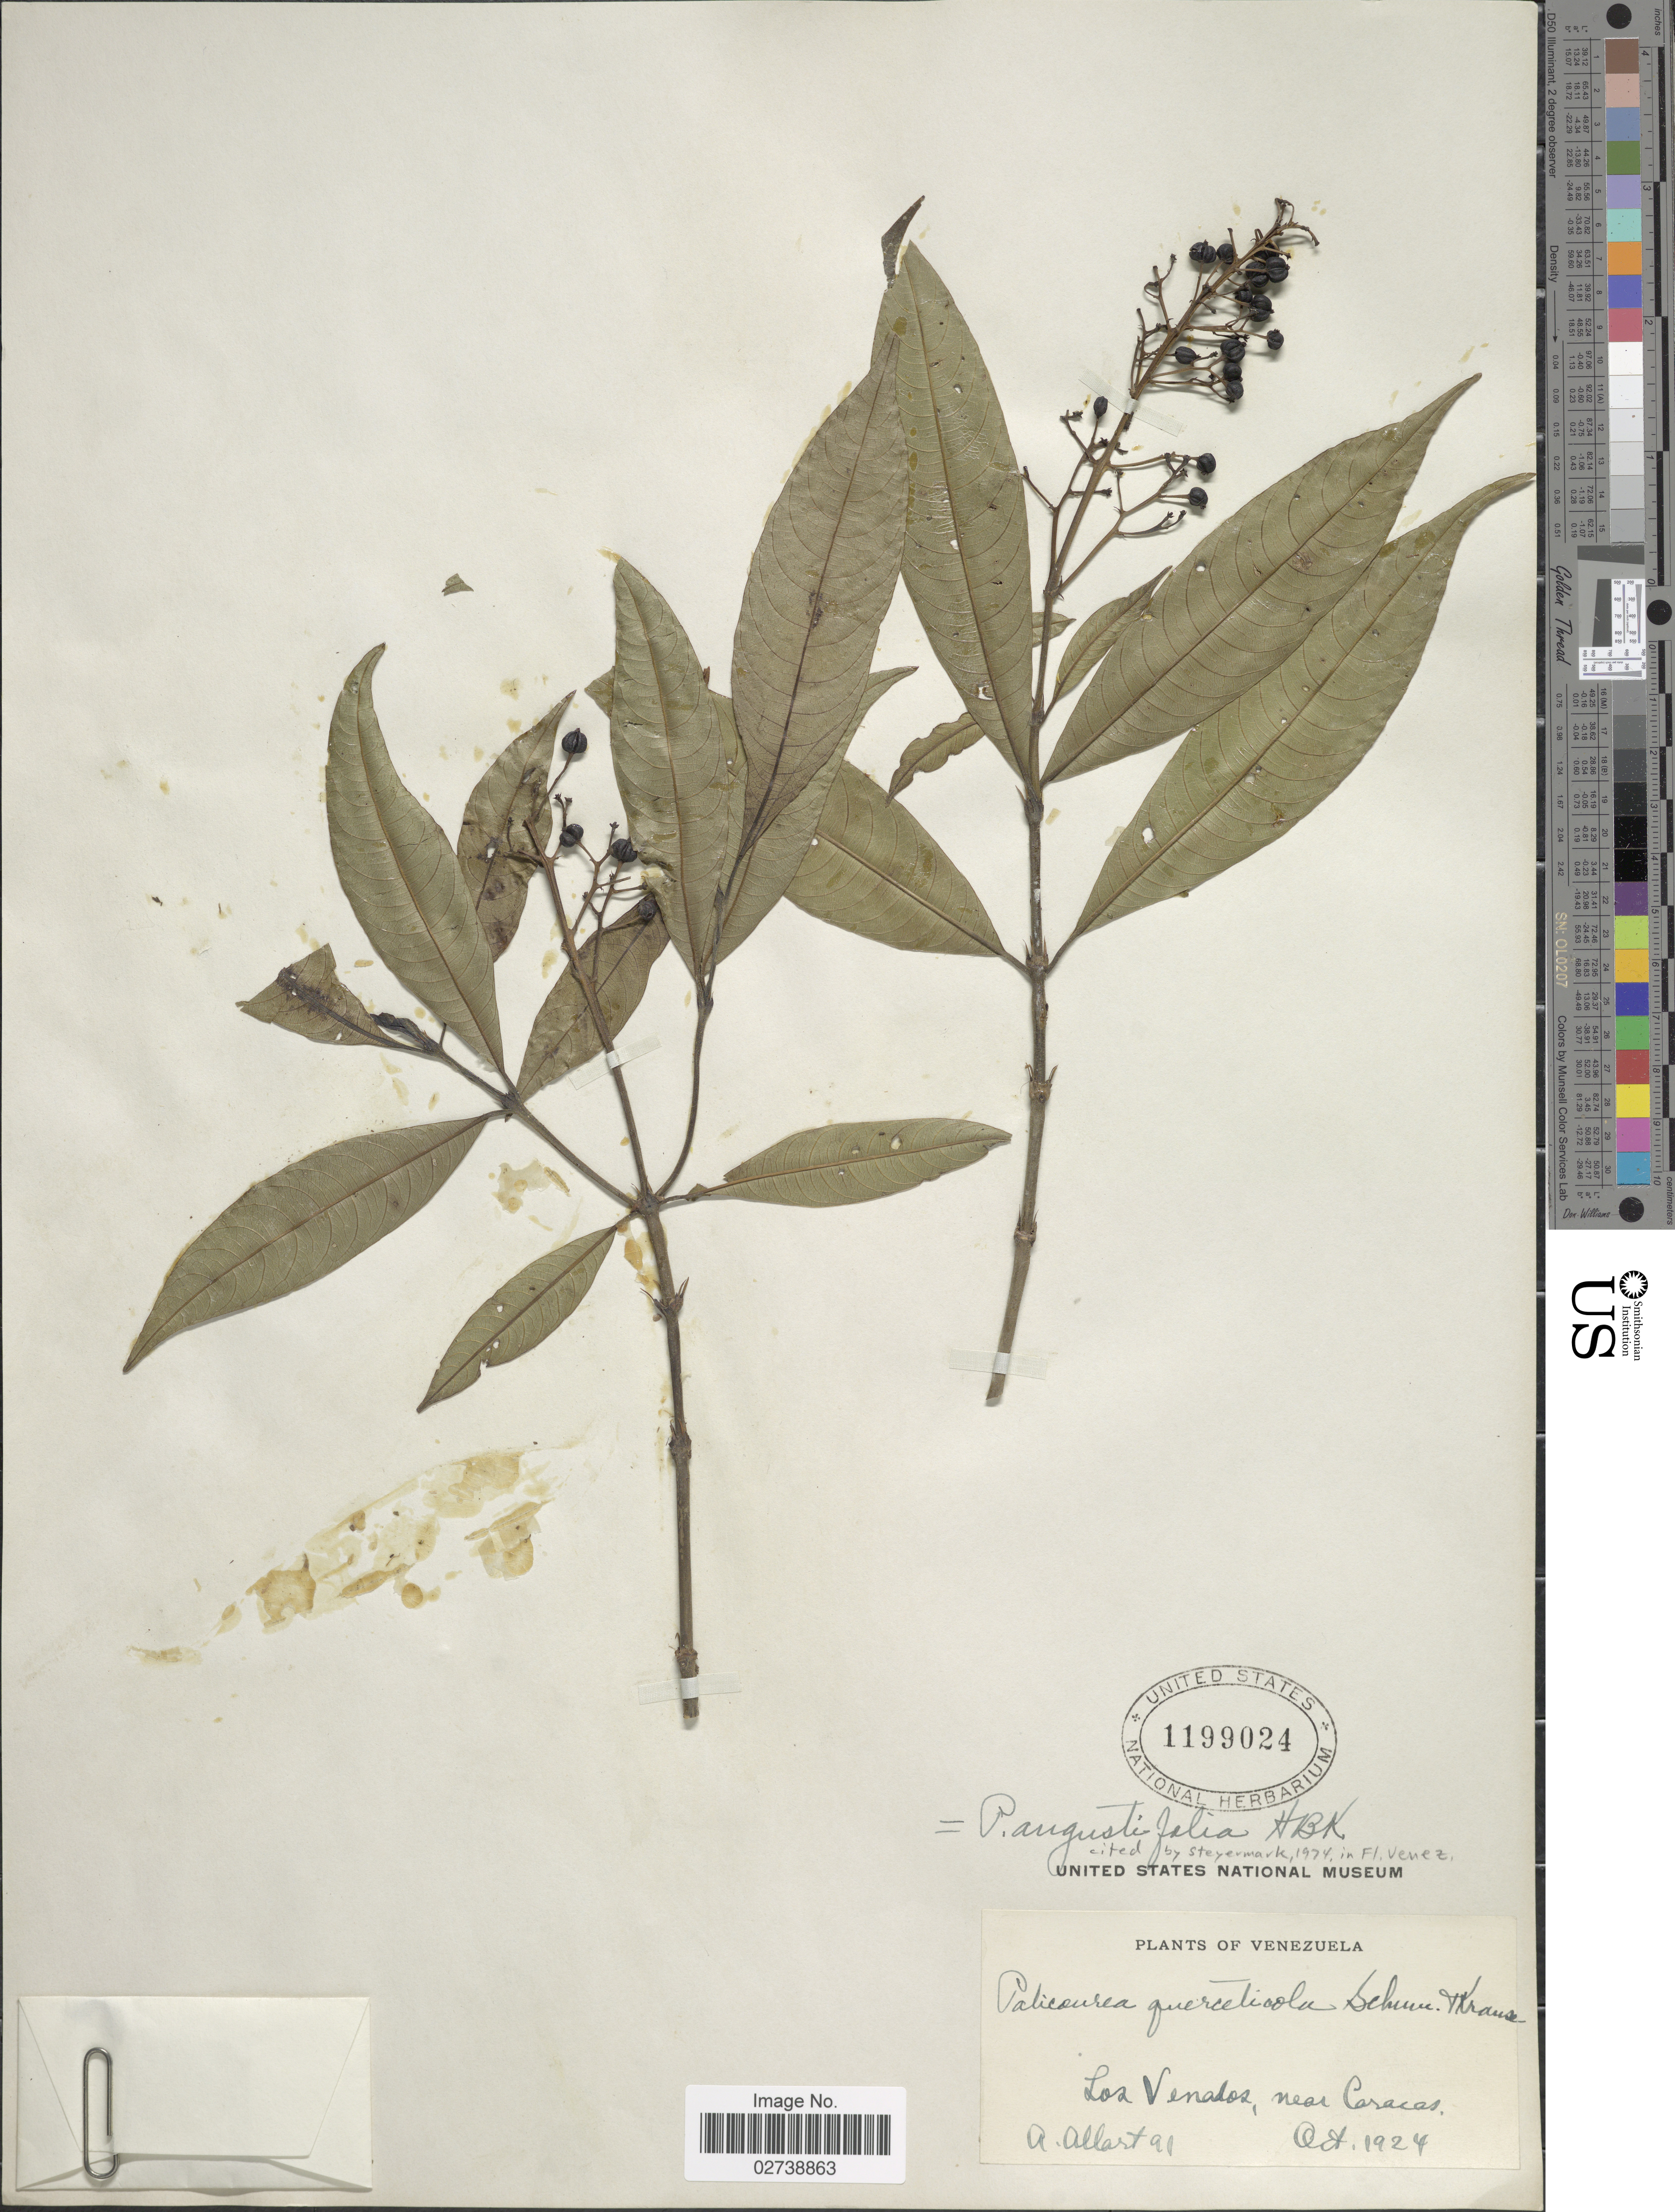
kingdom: Plantae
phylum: Tracheophyta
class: Magnoliopsida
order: Gentianales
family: Rubiaceae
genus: Palicourea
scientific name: Palicourea angustifolia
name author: Kunth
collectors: A. Allart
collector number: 91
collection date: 1924-11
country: Venezuela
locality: Los Venados, near Caracas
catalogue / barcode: US 1199024